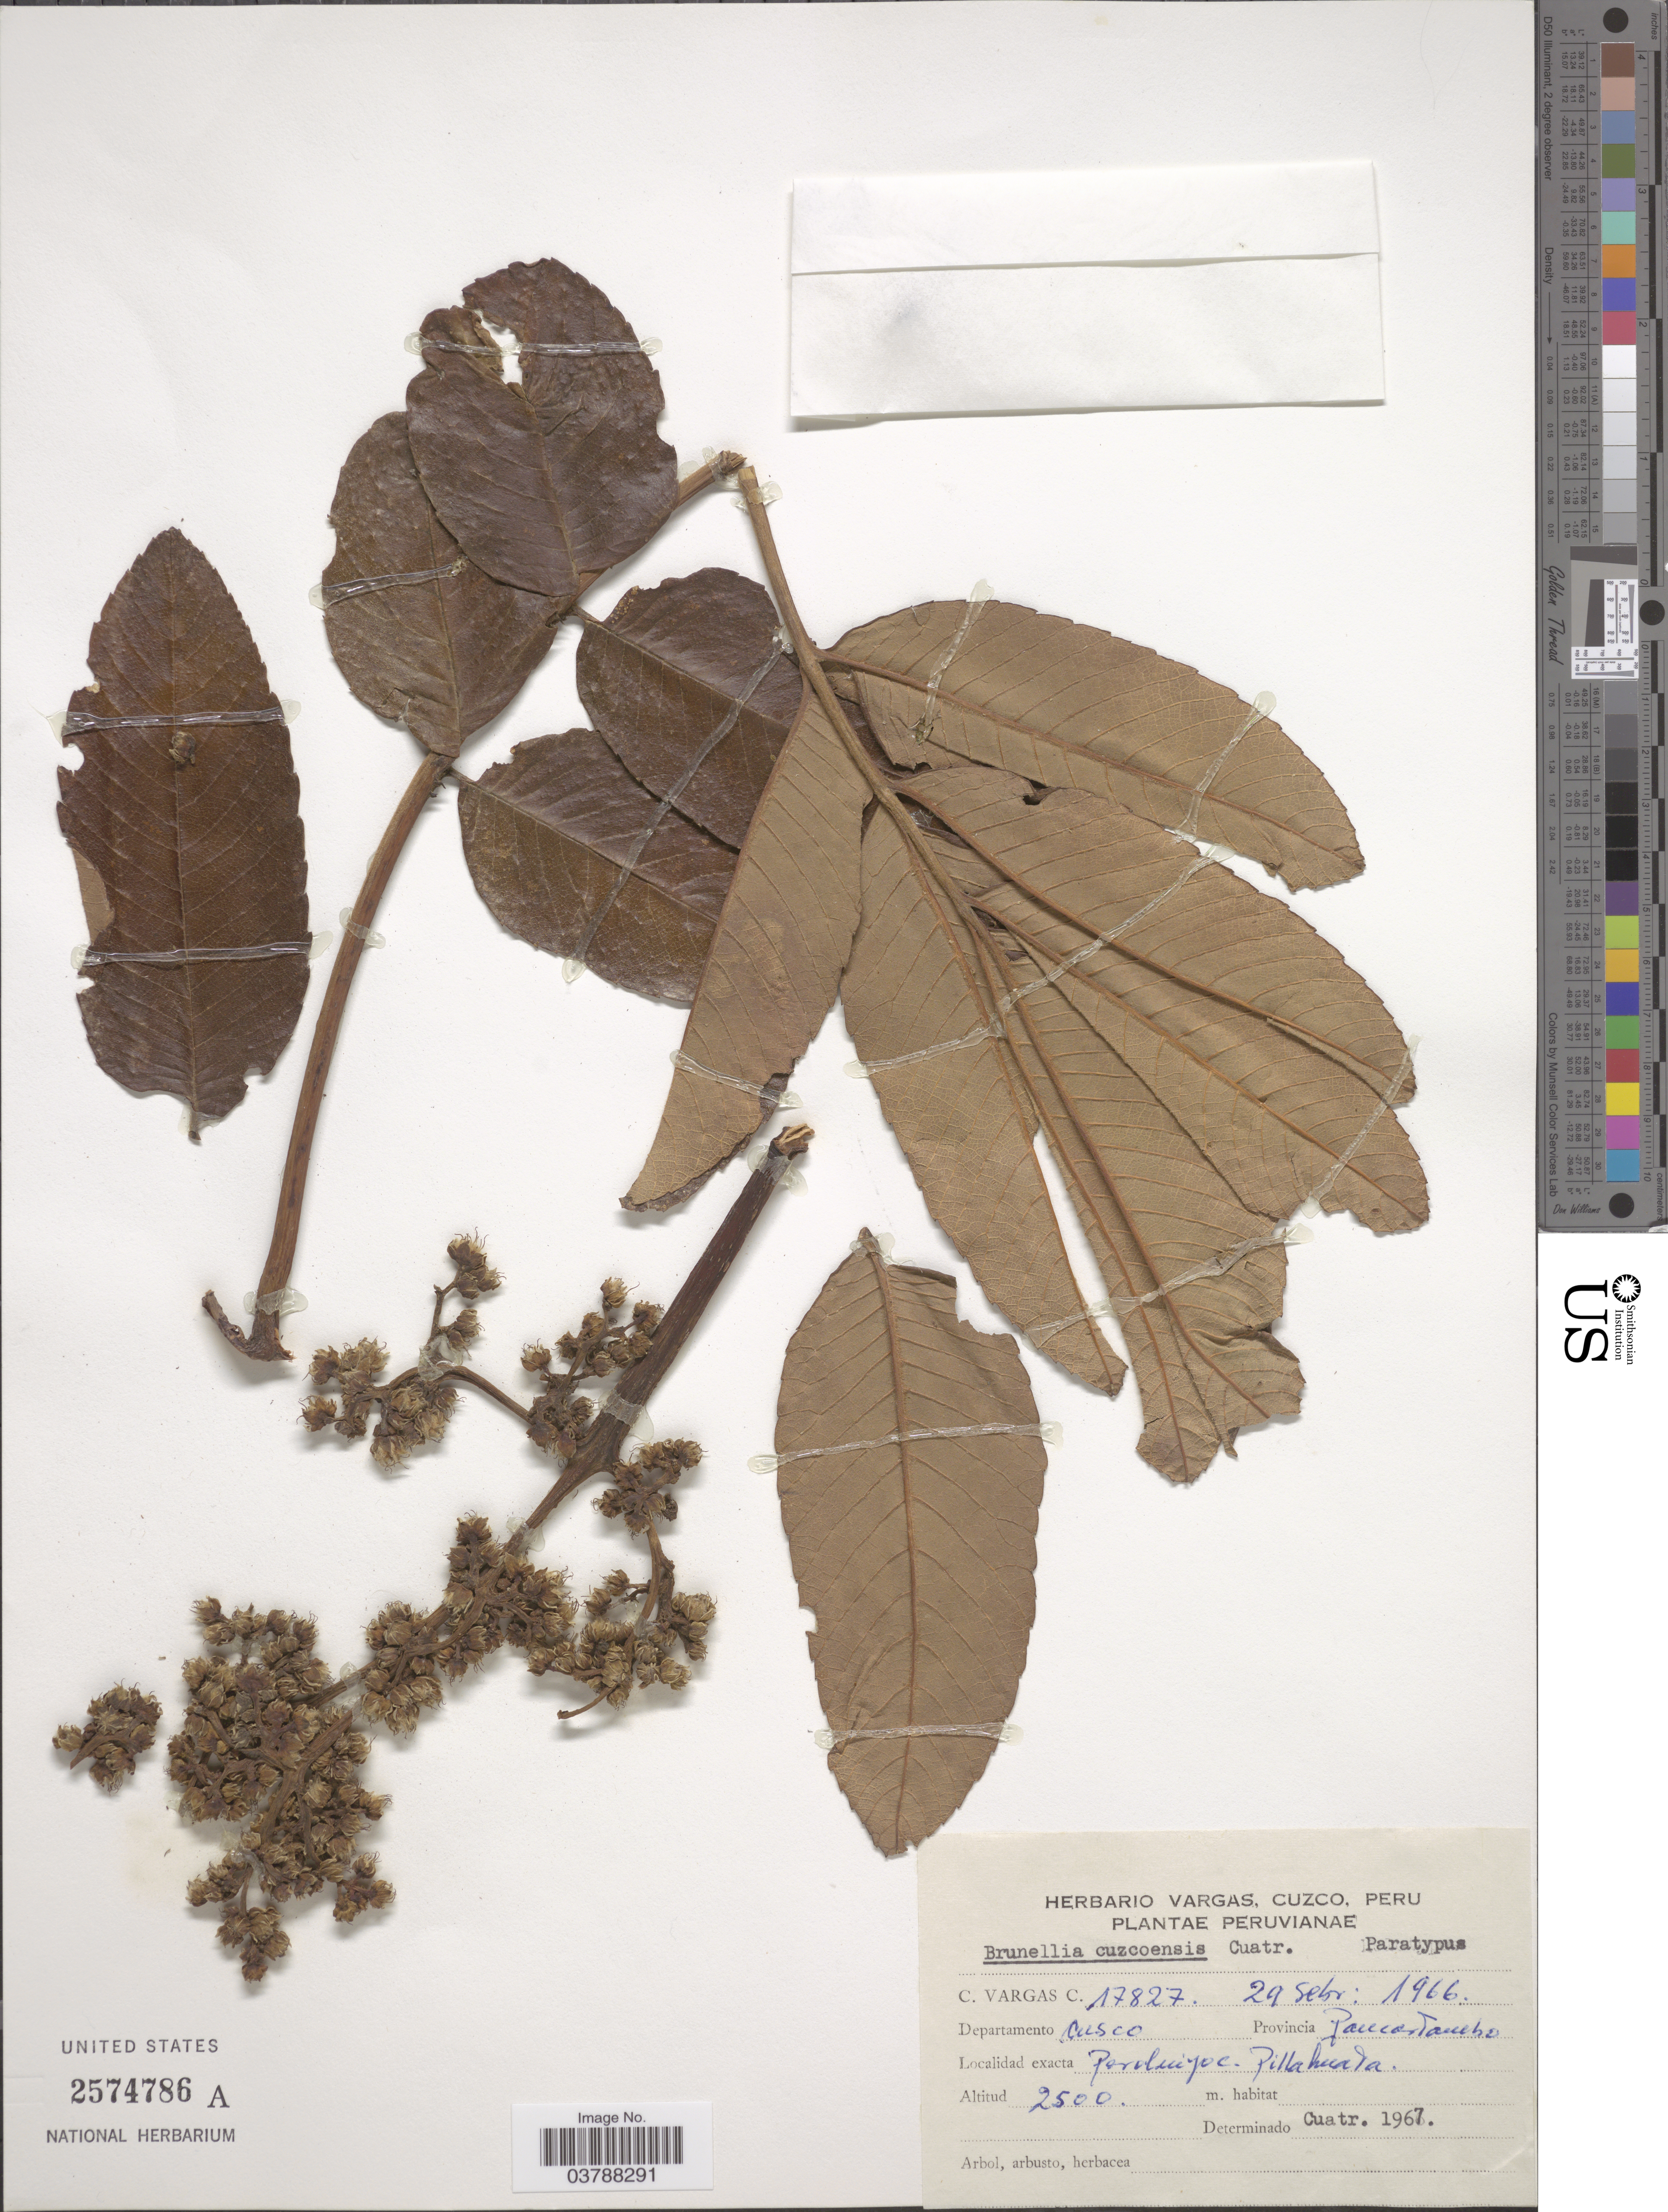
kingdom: Plantae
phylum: Tracheophyta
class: Magnoliopsida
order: Oxalidales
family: Brunelliaceae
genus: Brunellia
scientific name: Brunellia cuzcoensis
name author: Cuatrec.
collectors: C. Vargas Calderón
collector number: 17827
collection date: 1966-09-29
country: Peru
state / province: Cusco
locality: Departamento Cusco. Provincia Pa!. ! Pillahuada*.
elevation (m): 2500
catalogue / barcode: US 2574786A